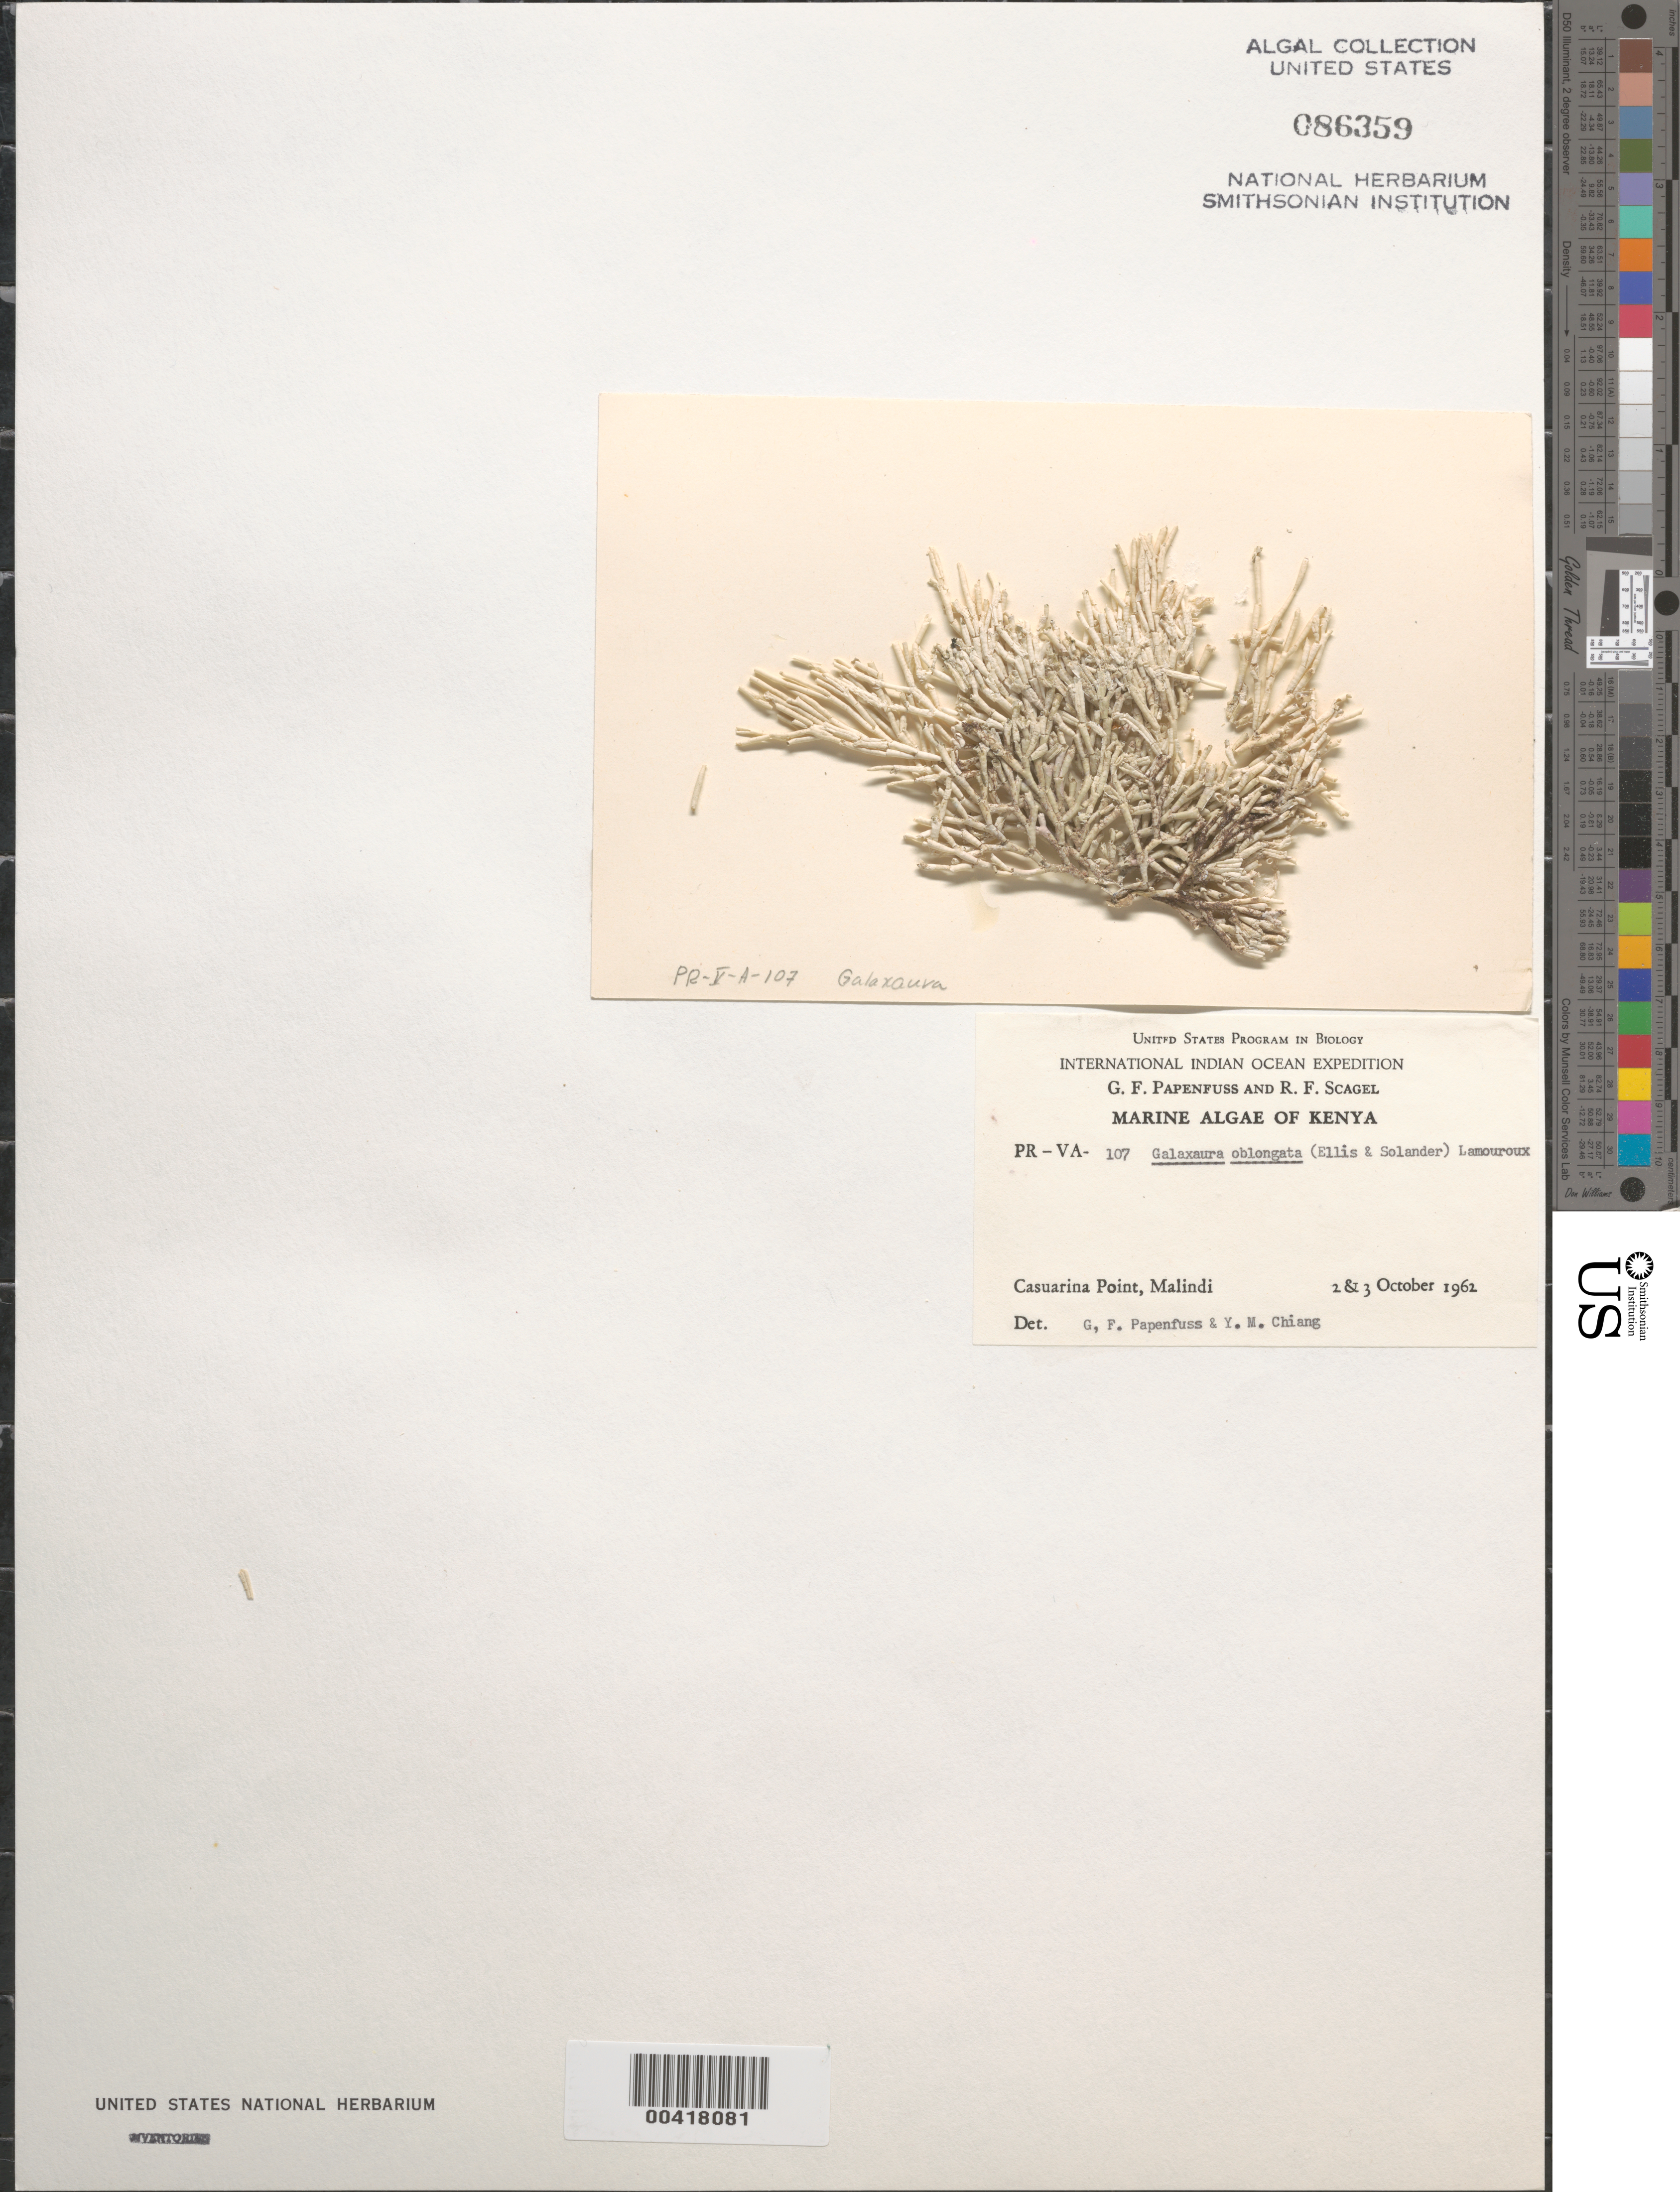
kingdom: Plantae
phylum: Rhodophyta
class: Florideophyceae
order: Nemaliales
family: Galaxauraceae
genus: Tricleocarpa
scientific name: Tricleocarpa fragilis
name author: (L.) Huisman & R.A. Towns.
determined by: Algae name updating Project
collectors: G. Papenfuss & R. F. Scagel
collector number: PR-VA-107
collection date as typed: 02 Oct 1962 and 03 Oct 1962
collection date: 1962-10-02,1962-10-03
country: Kenya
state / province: Kilifi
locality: Casuarina Point, Malindi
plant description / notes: International Indian Ocean Expedition, 1962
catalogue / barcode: US 86359